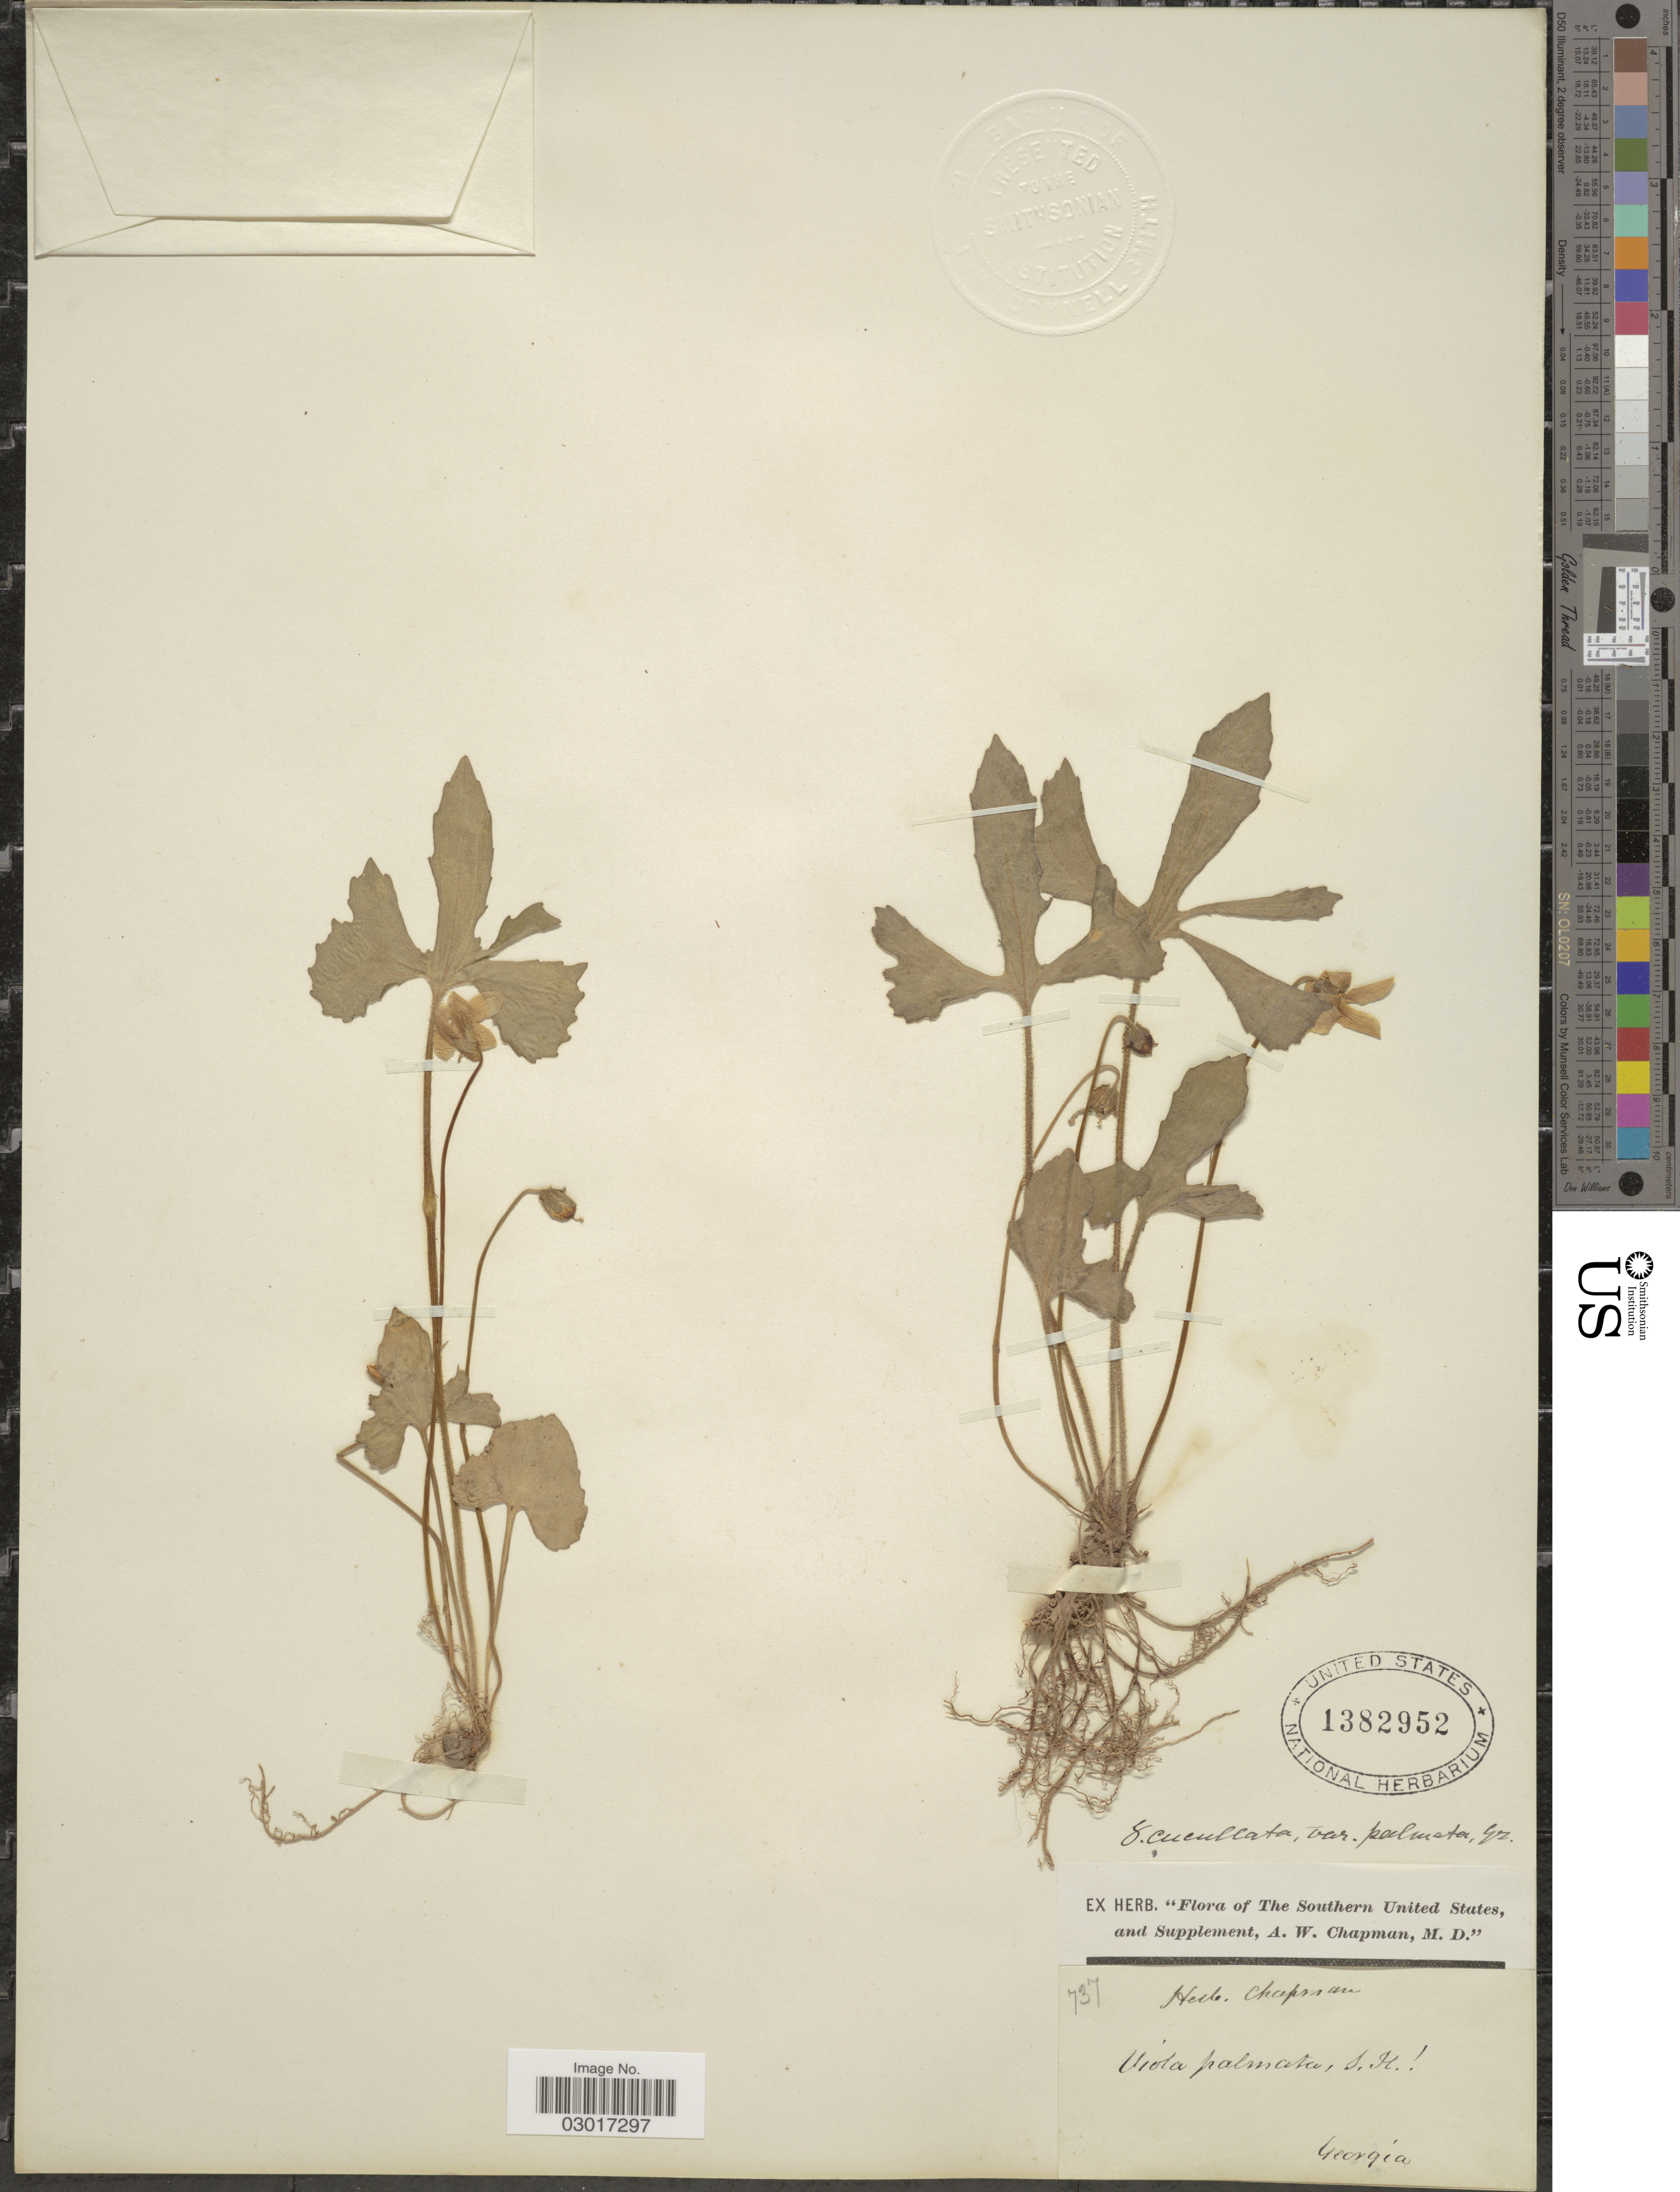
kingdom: Plantae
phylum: Tracheophyta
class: Magnoliopsida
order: Malpighiales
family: Violaceae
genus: Viola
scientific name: Viola triloba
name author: Schwein.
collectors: ex herb. A.W. Chapman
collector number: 737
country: United States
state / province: Georgia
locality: The Southern United States, and supplement.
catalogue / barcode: US 1382952